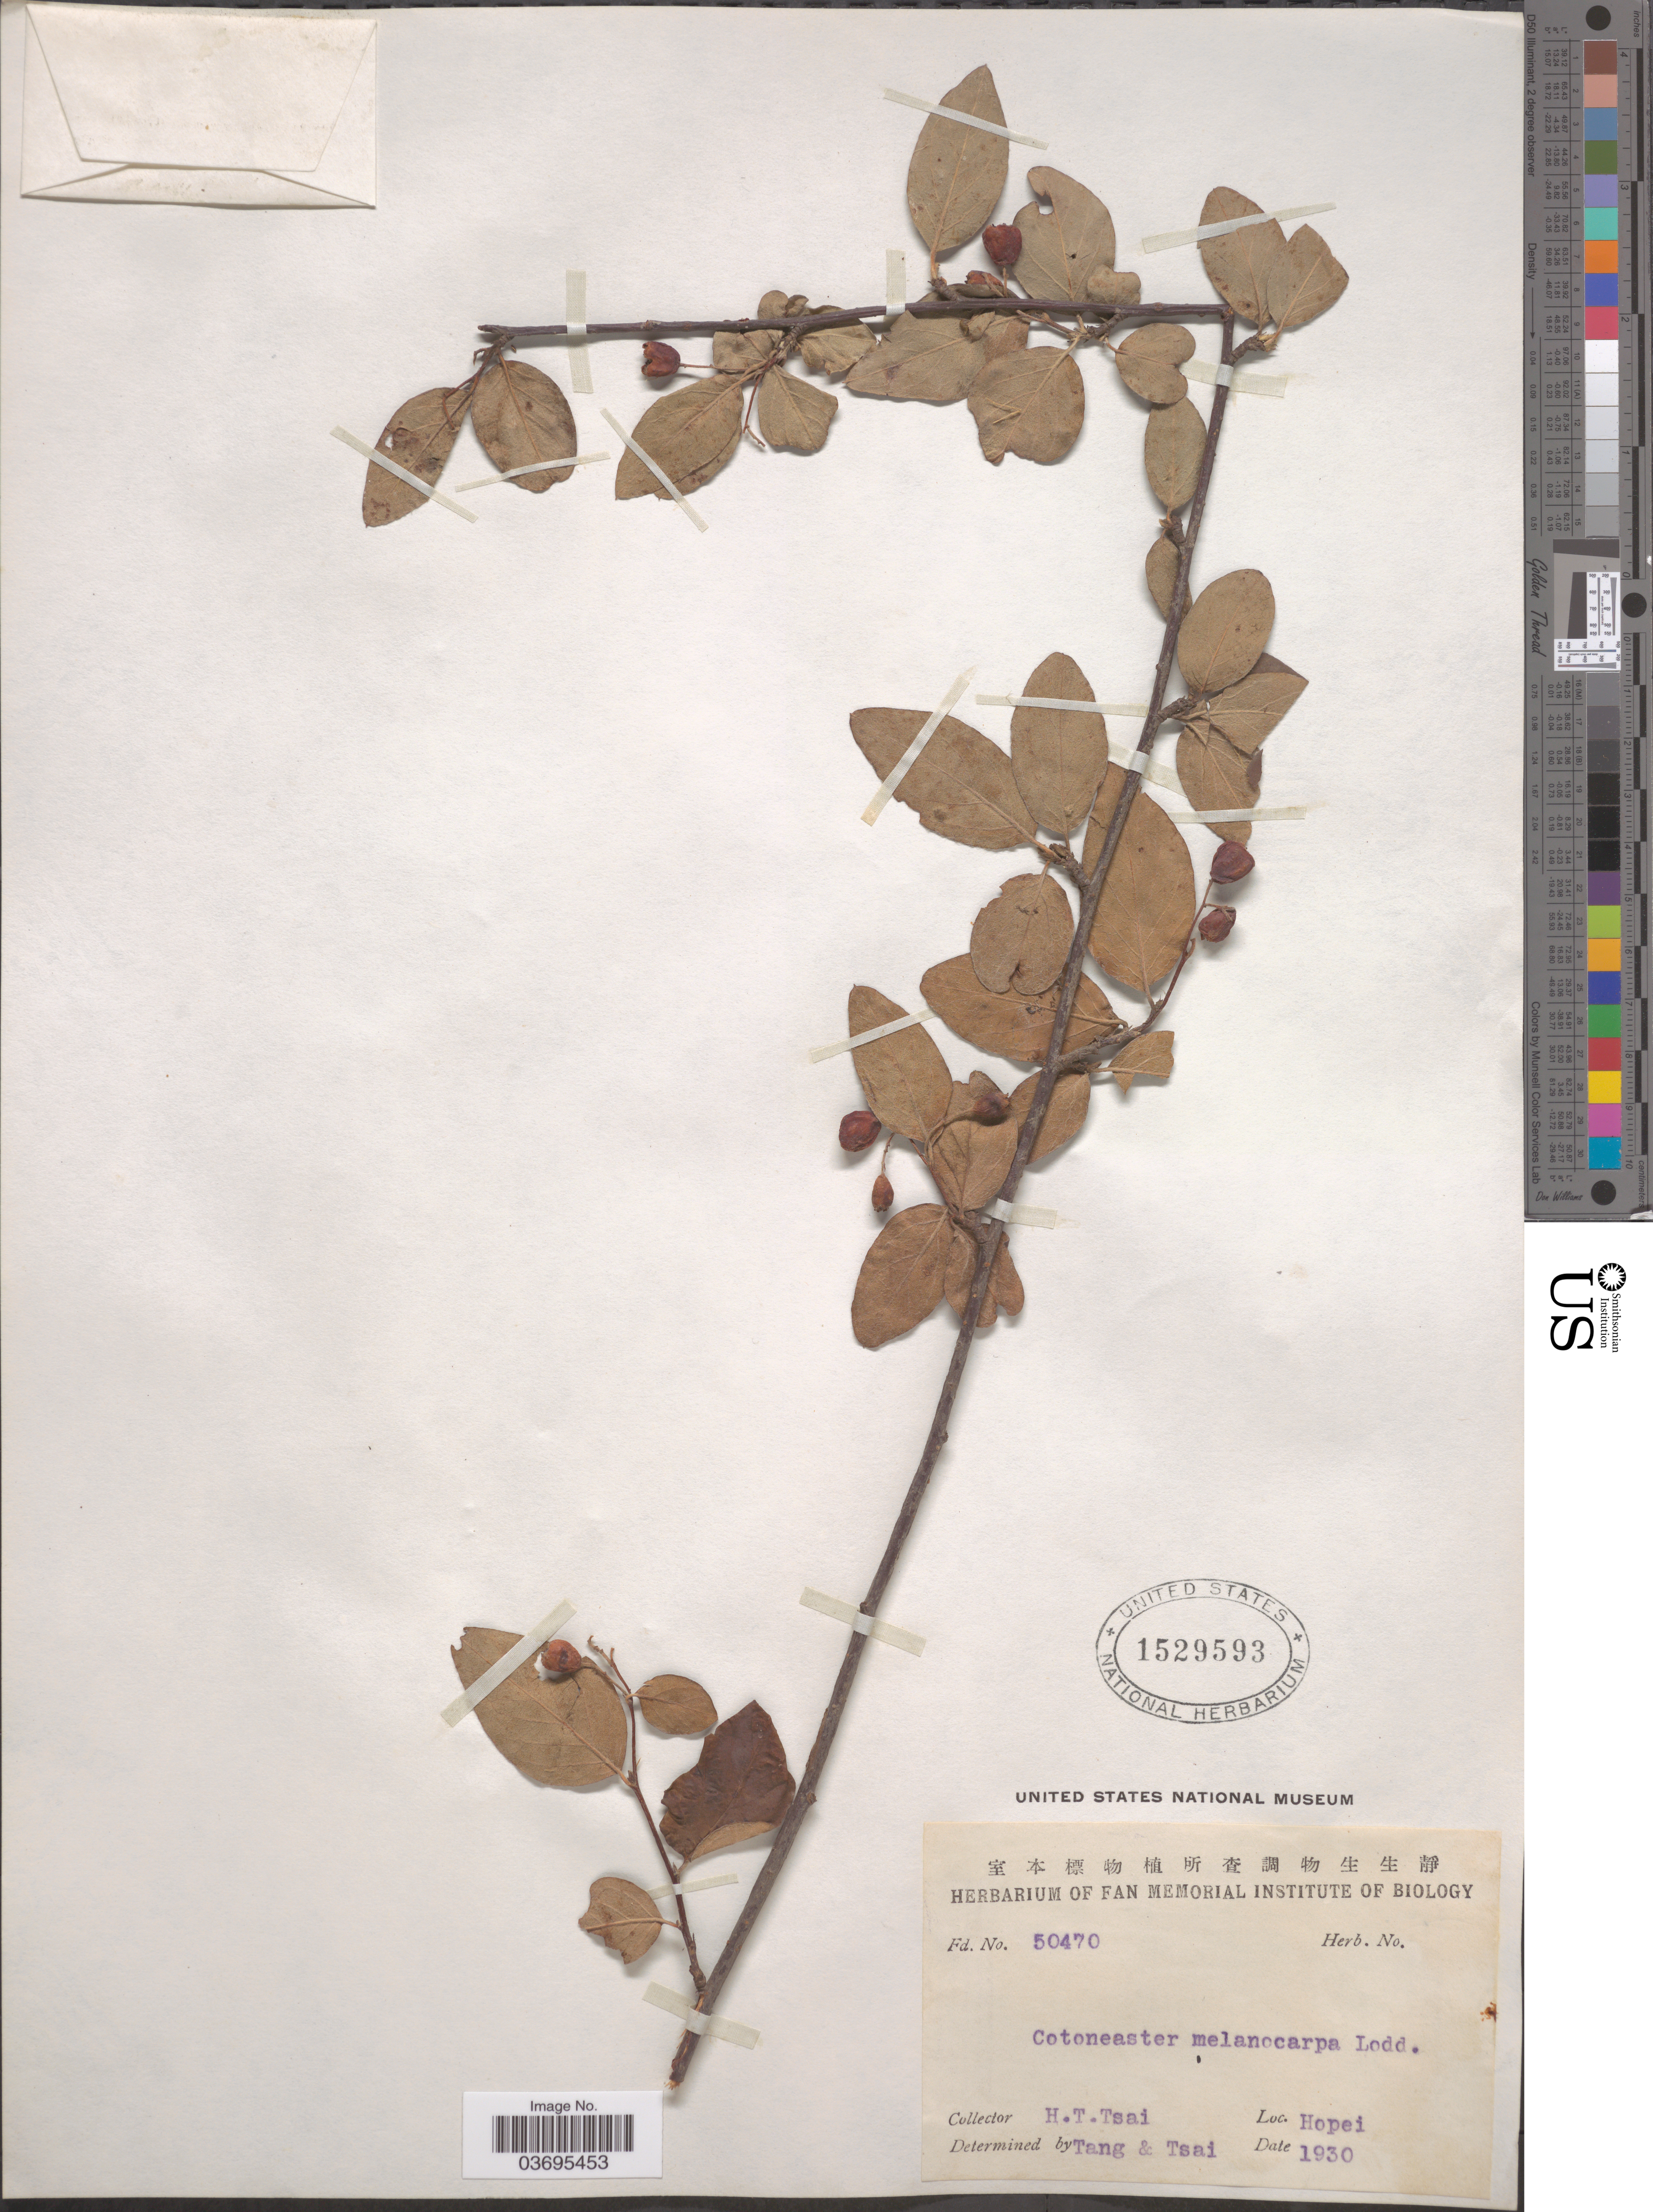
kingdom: Plantae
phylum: Tracheophyta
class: Magnoliopsida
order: Rosales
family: Rosaceae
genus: Cotoneaster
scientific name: Cotoneaster melanocarpus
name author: Conrad L. Loddiges, G. Loddiges & W. Loddiges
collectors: H. Tsai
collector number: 50470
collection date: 1930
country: China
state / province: Hebei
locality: Hopei.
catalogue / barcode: US 1529593